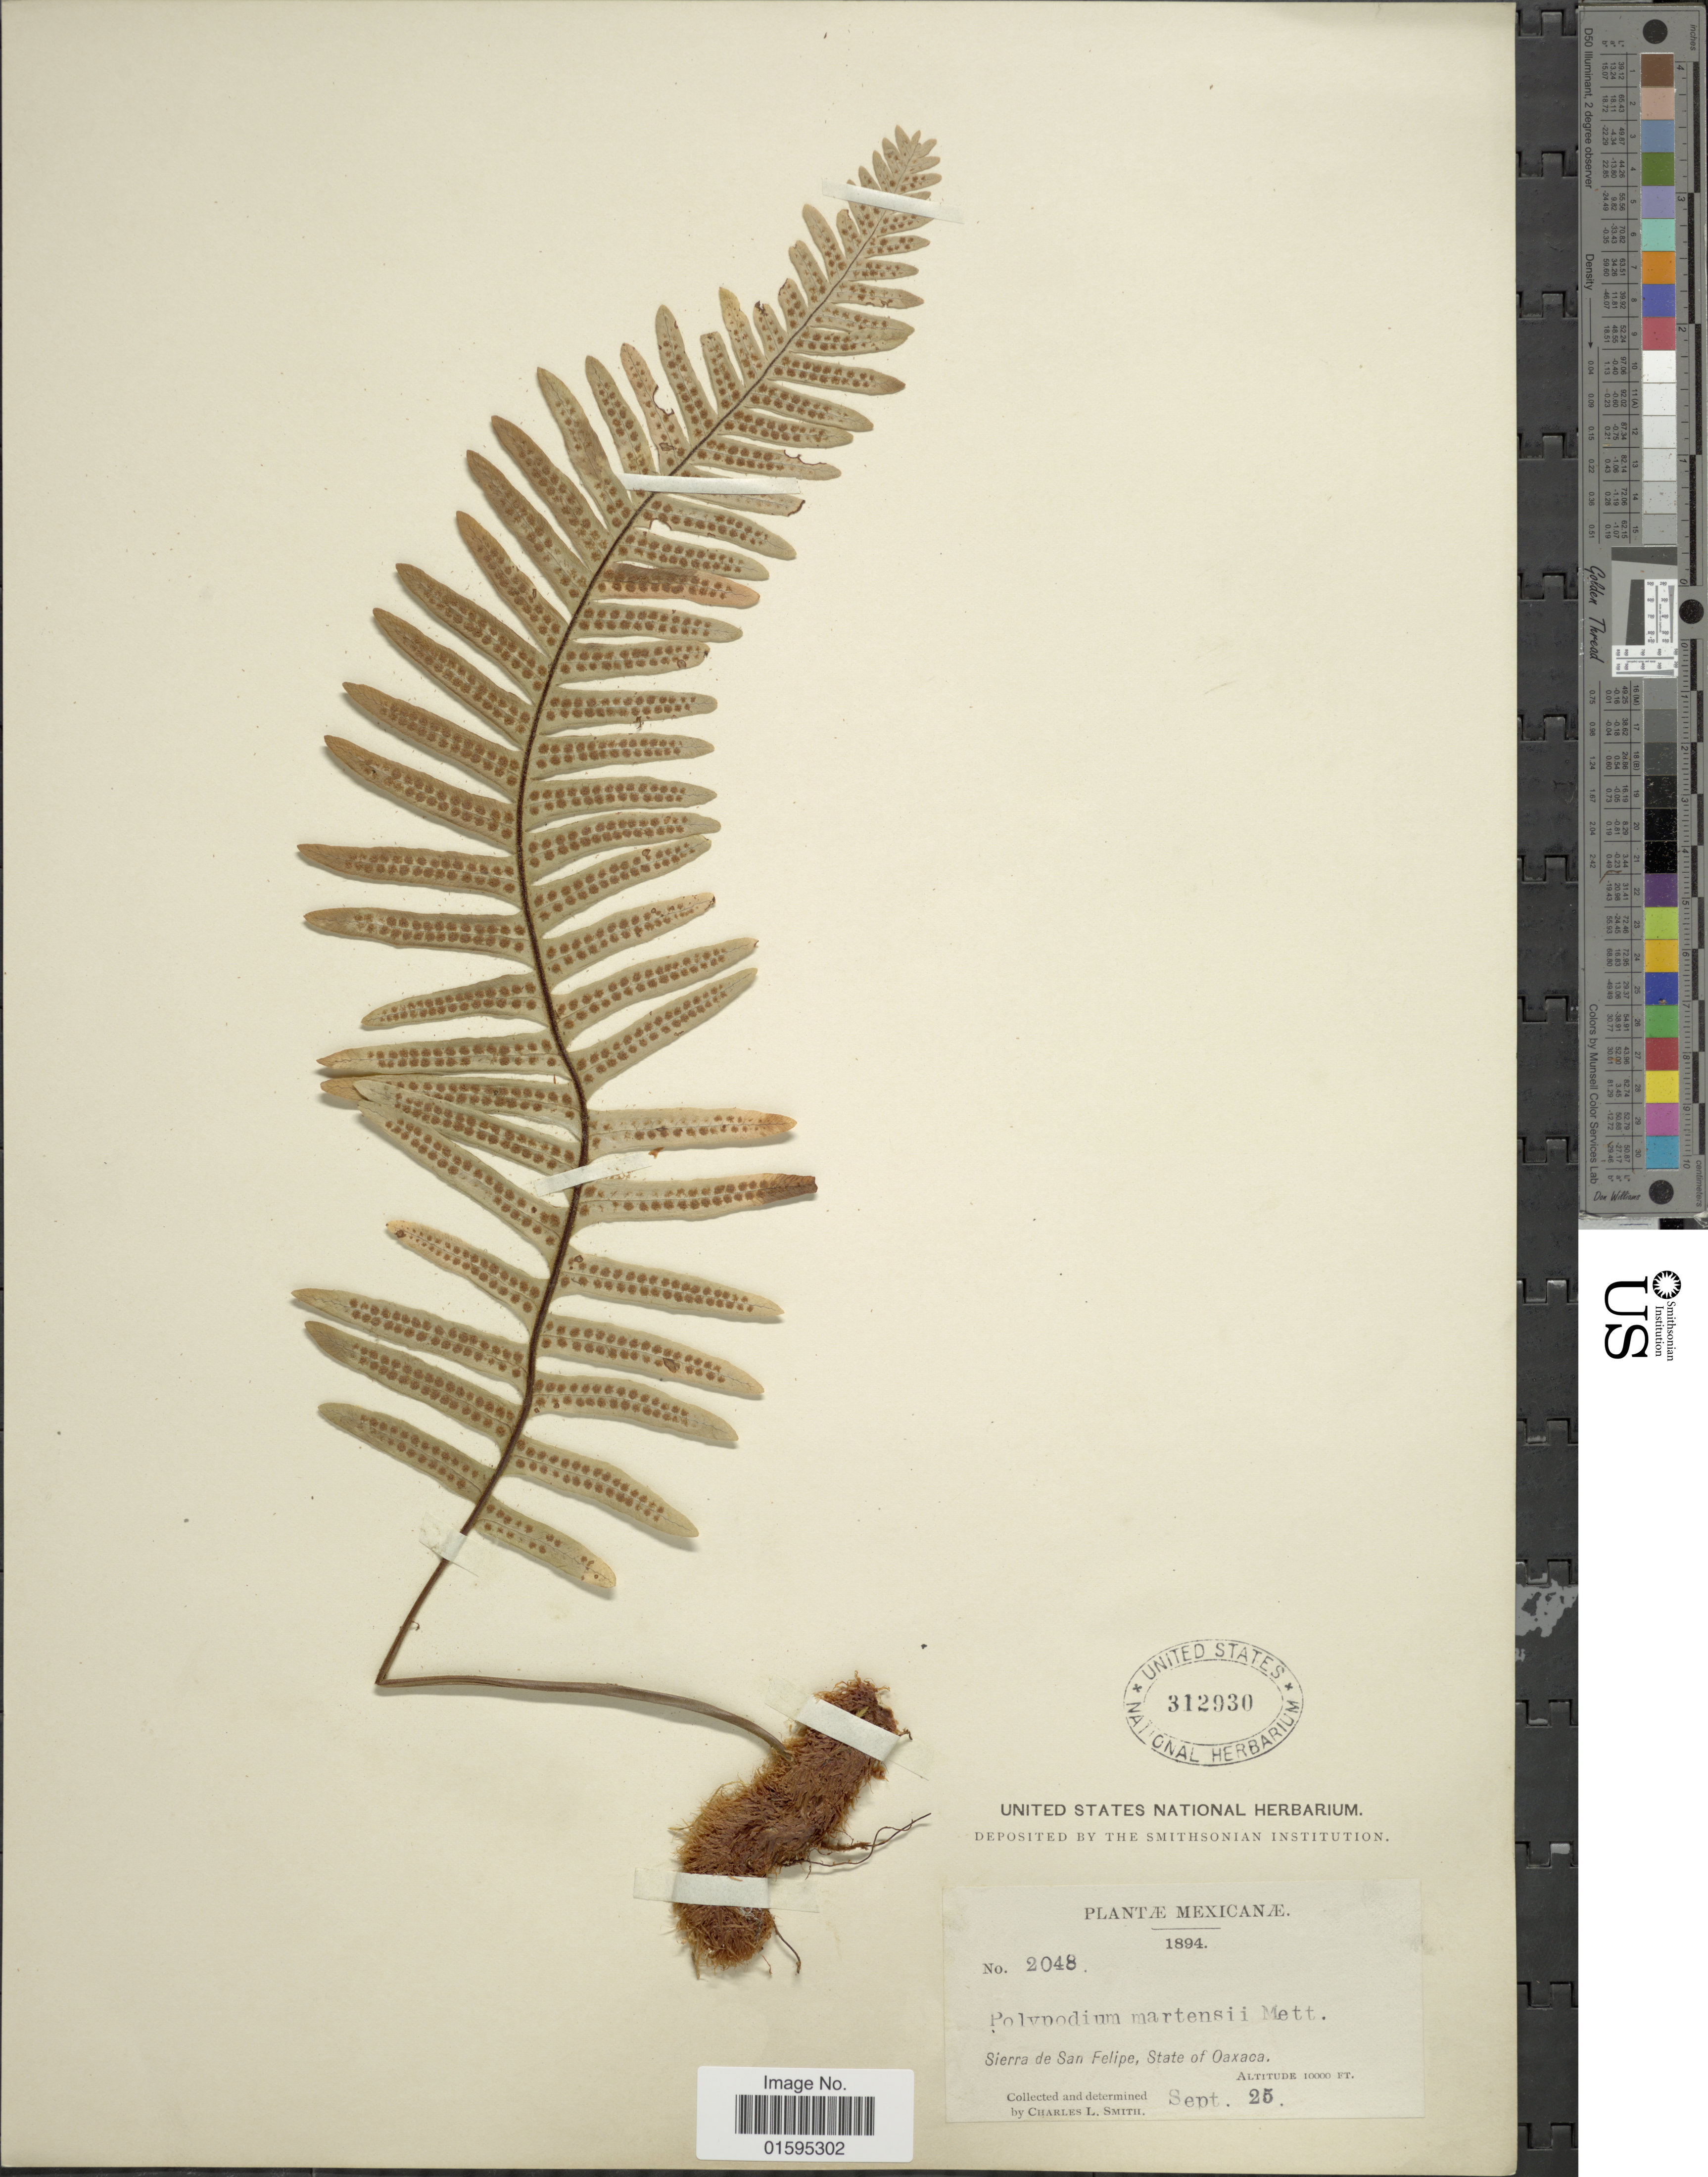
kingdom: Plantae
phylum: Tracheophyta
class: Polypodiopsida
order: Polypodiales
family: Polypodiaceae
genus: Polypodium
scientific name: Polypodium martensii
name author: Mett.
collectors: C. L. Smith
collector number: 2048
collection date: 1894-09-25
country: Mexico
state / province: Oaxaca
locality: Sierra de San Felipe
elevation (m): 3048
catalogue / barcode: US 312930